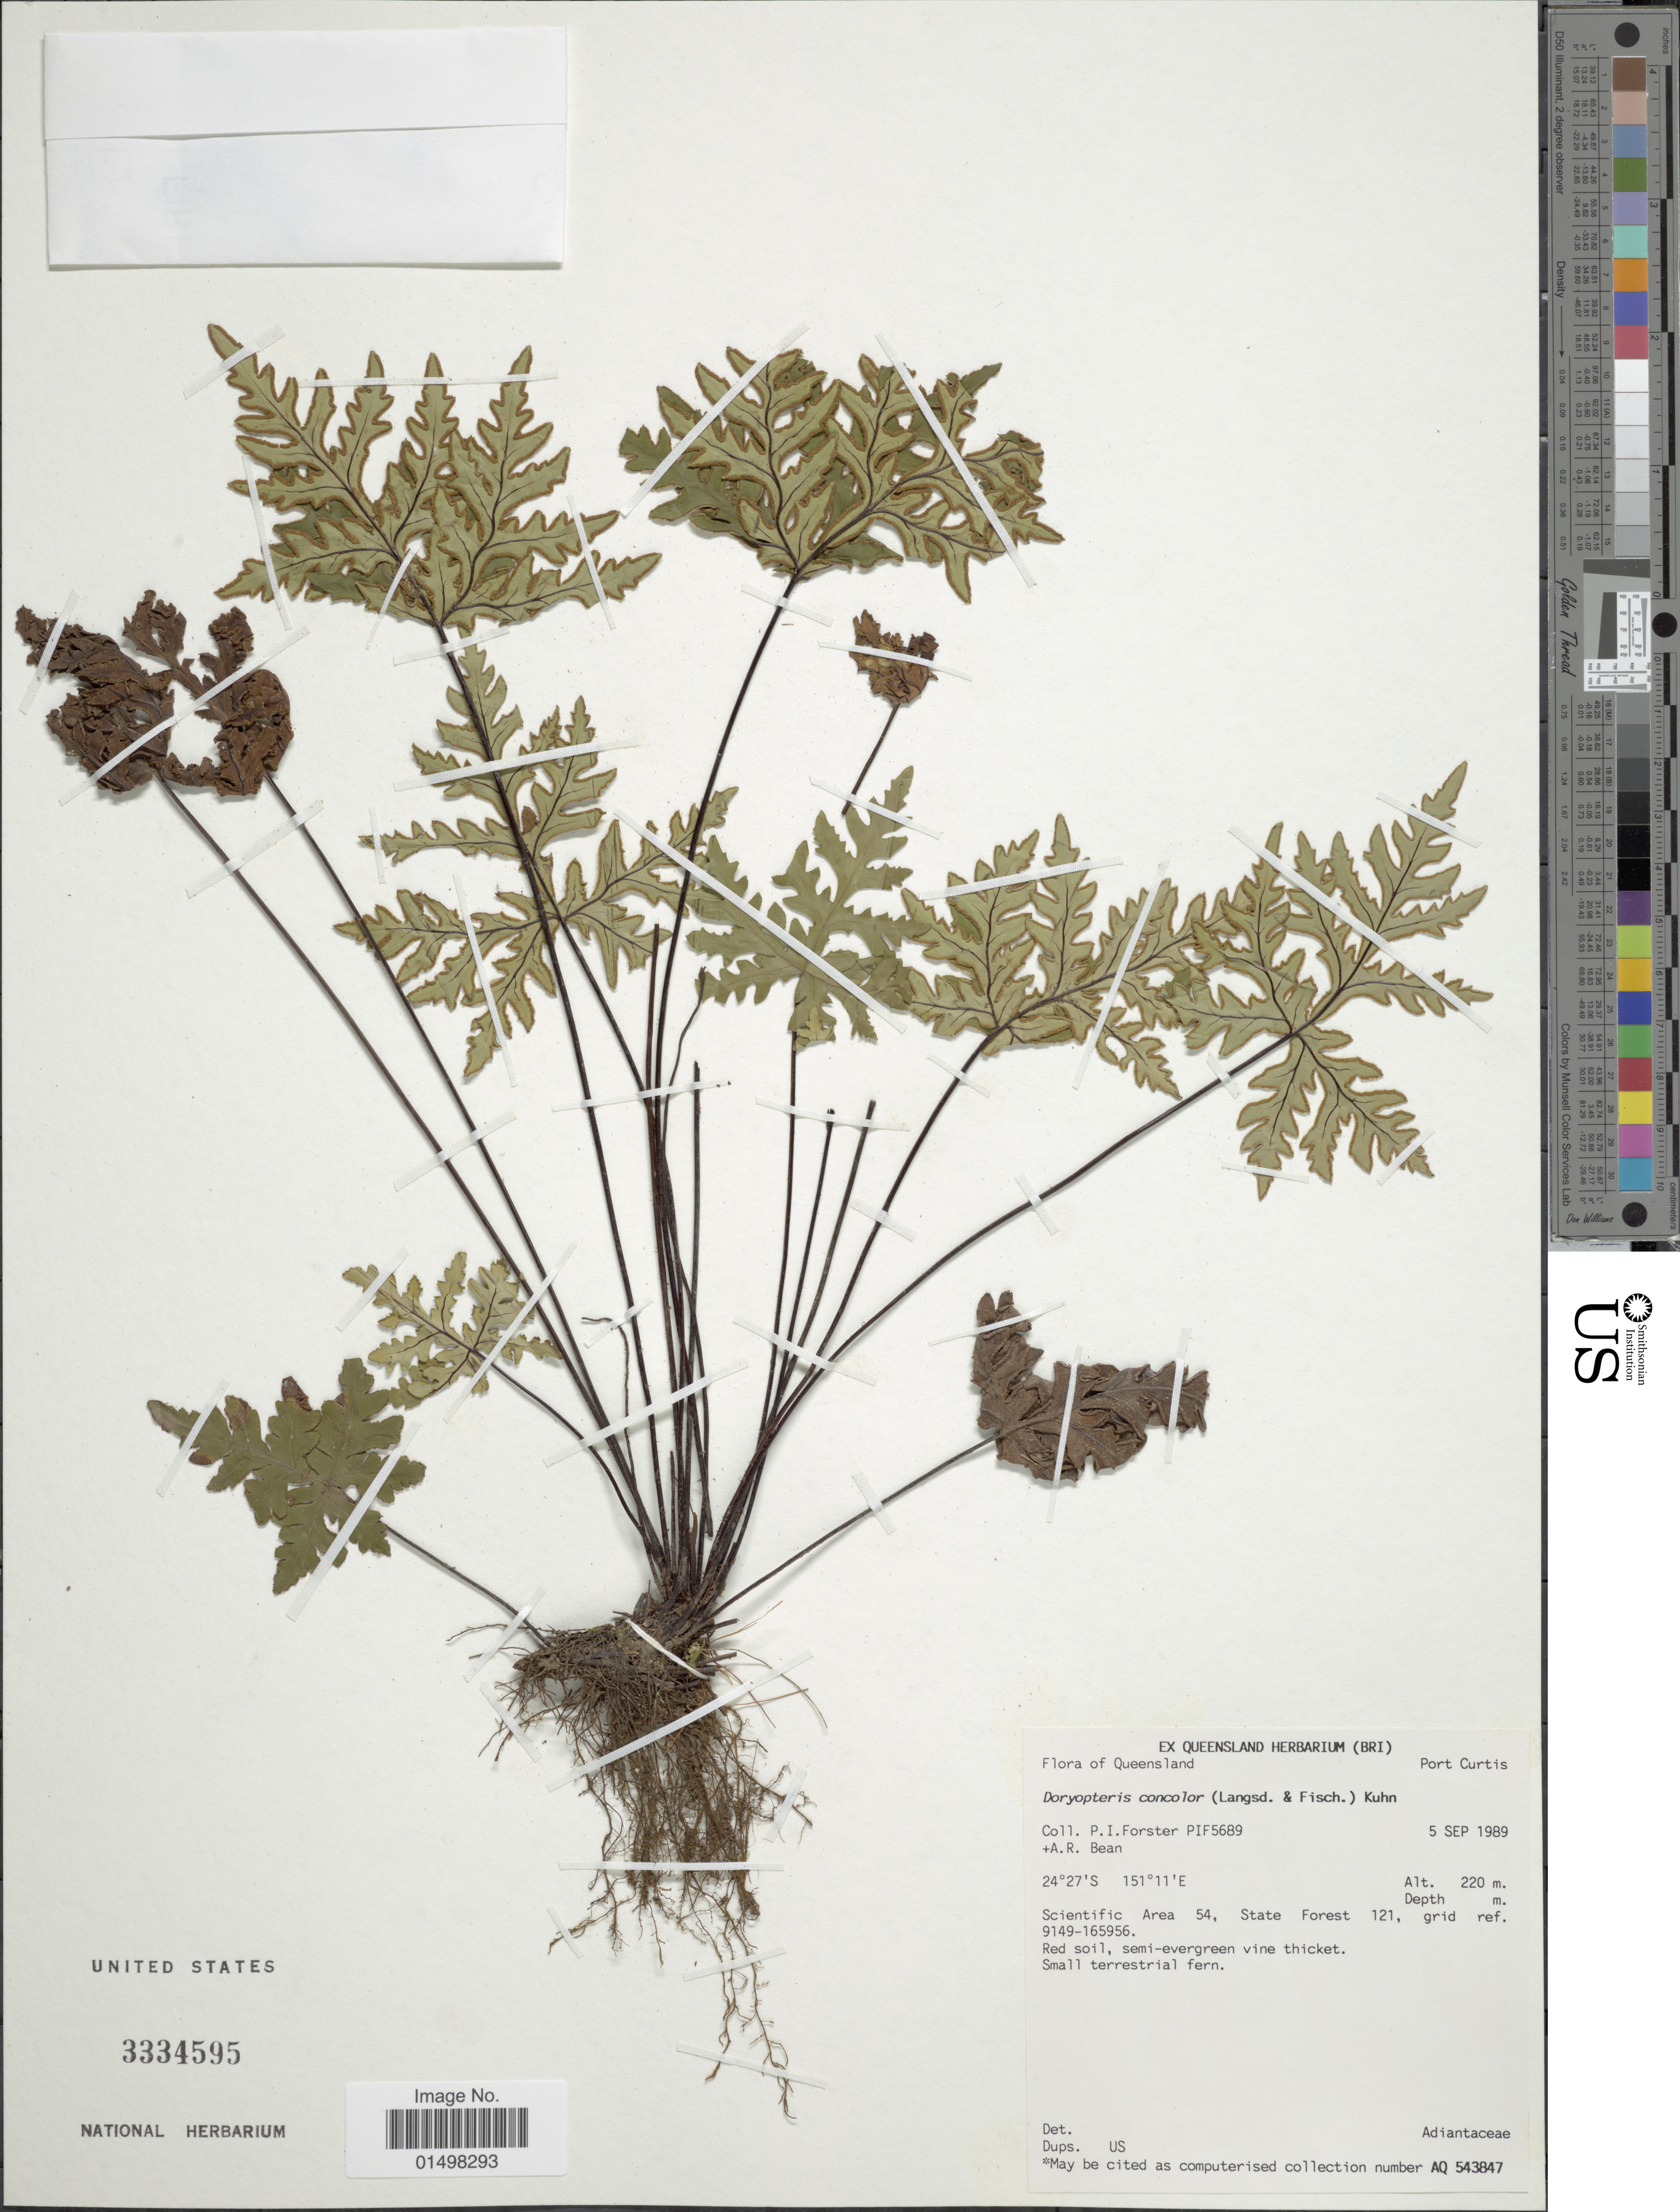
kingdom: Plantae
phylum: Tracheophyta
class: Polypodiopsida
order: Polypodiales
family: Pteridaceae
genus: Doryopteris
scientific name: Doryopteris concolor var. concolor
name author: (Langsd. & Fisch.) Kuhn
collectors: P. Forster & A. R. Bean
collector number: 5689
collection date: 1989-09-05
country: Australia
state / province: Queensland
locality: Port Curtis. Scientific Area 54, State Forest 121, grid ref.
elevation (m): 220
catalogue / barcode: US 3334595